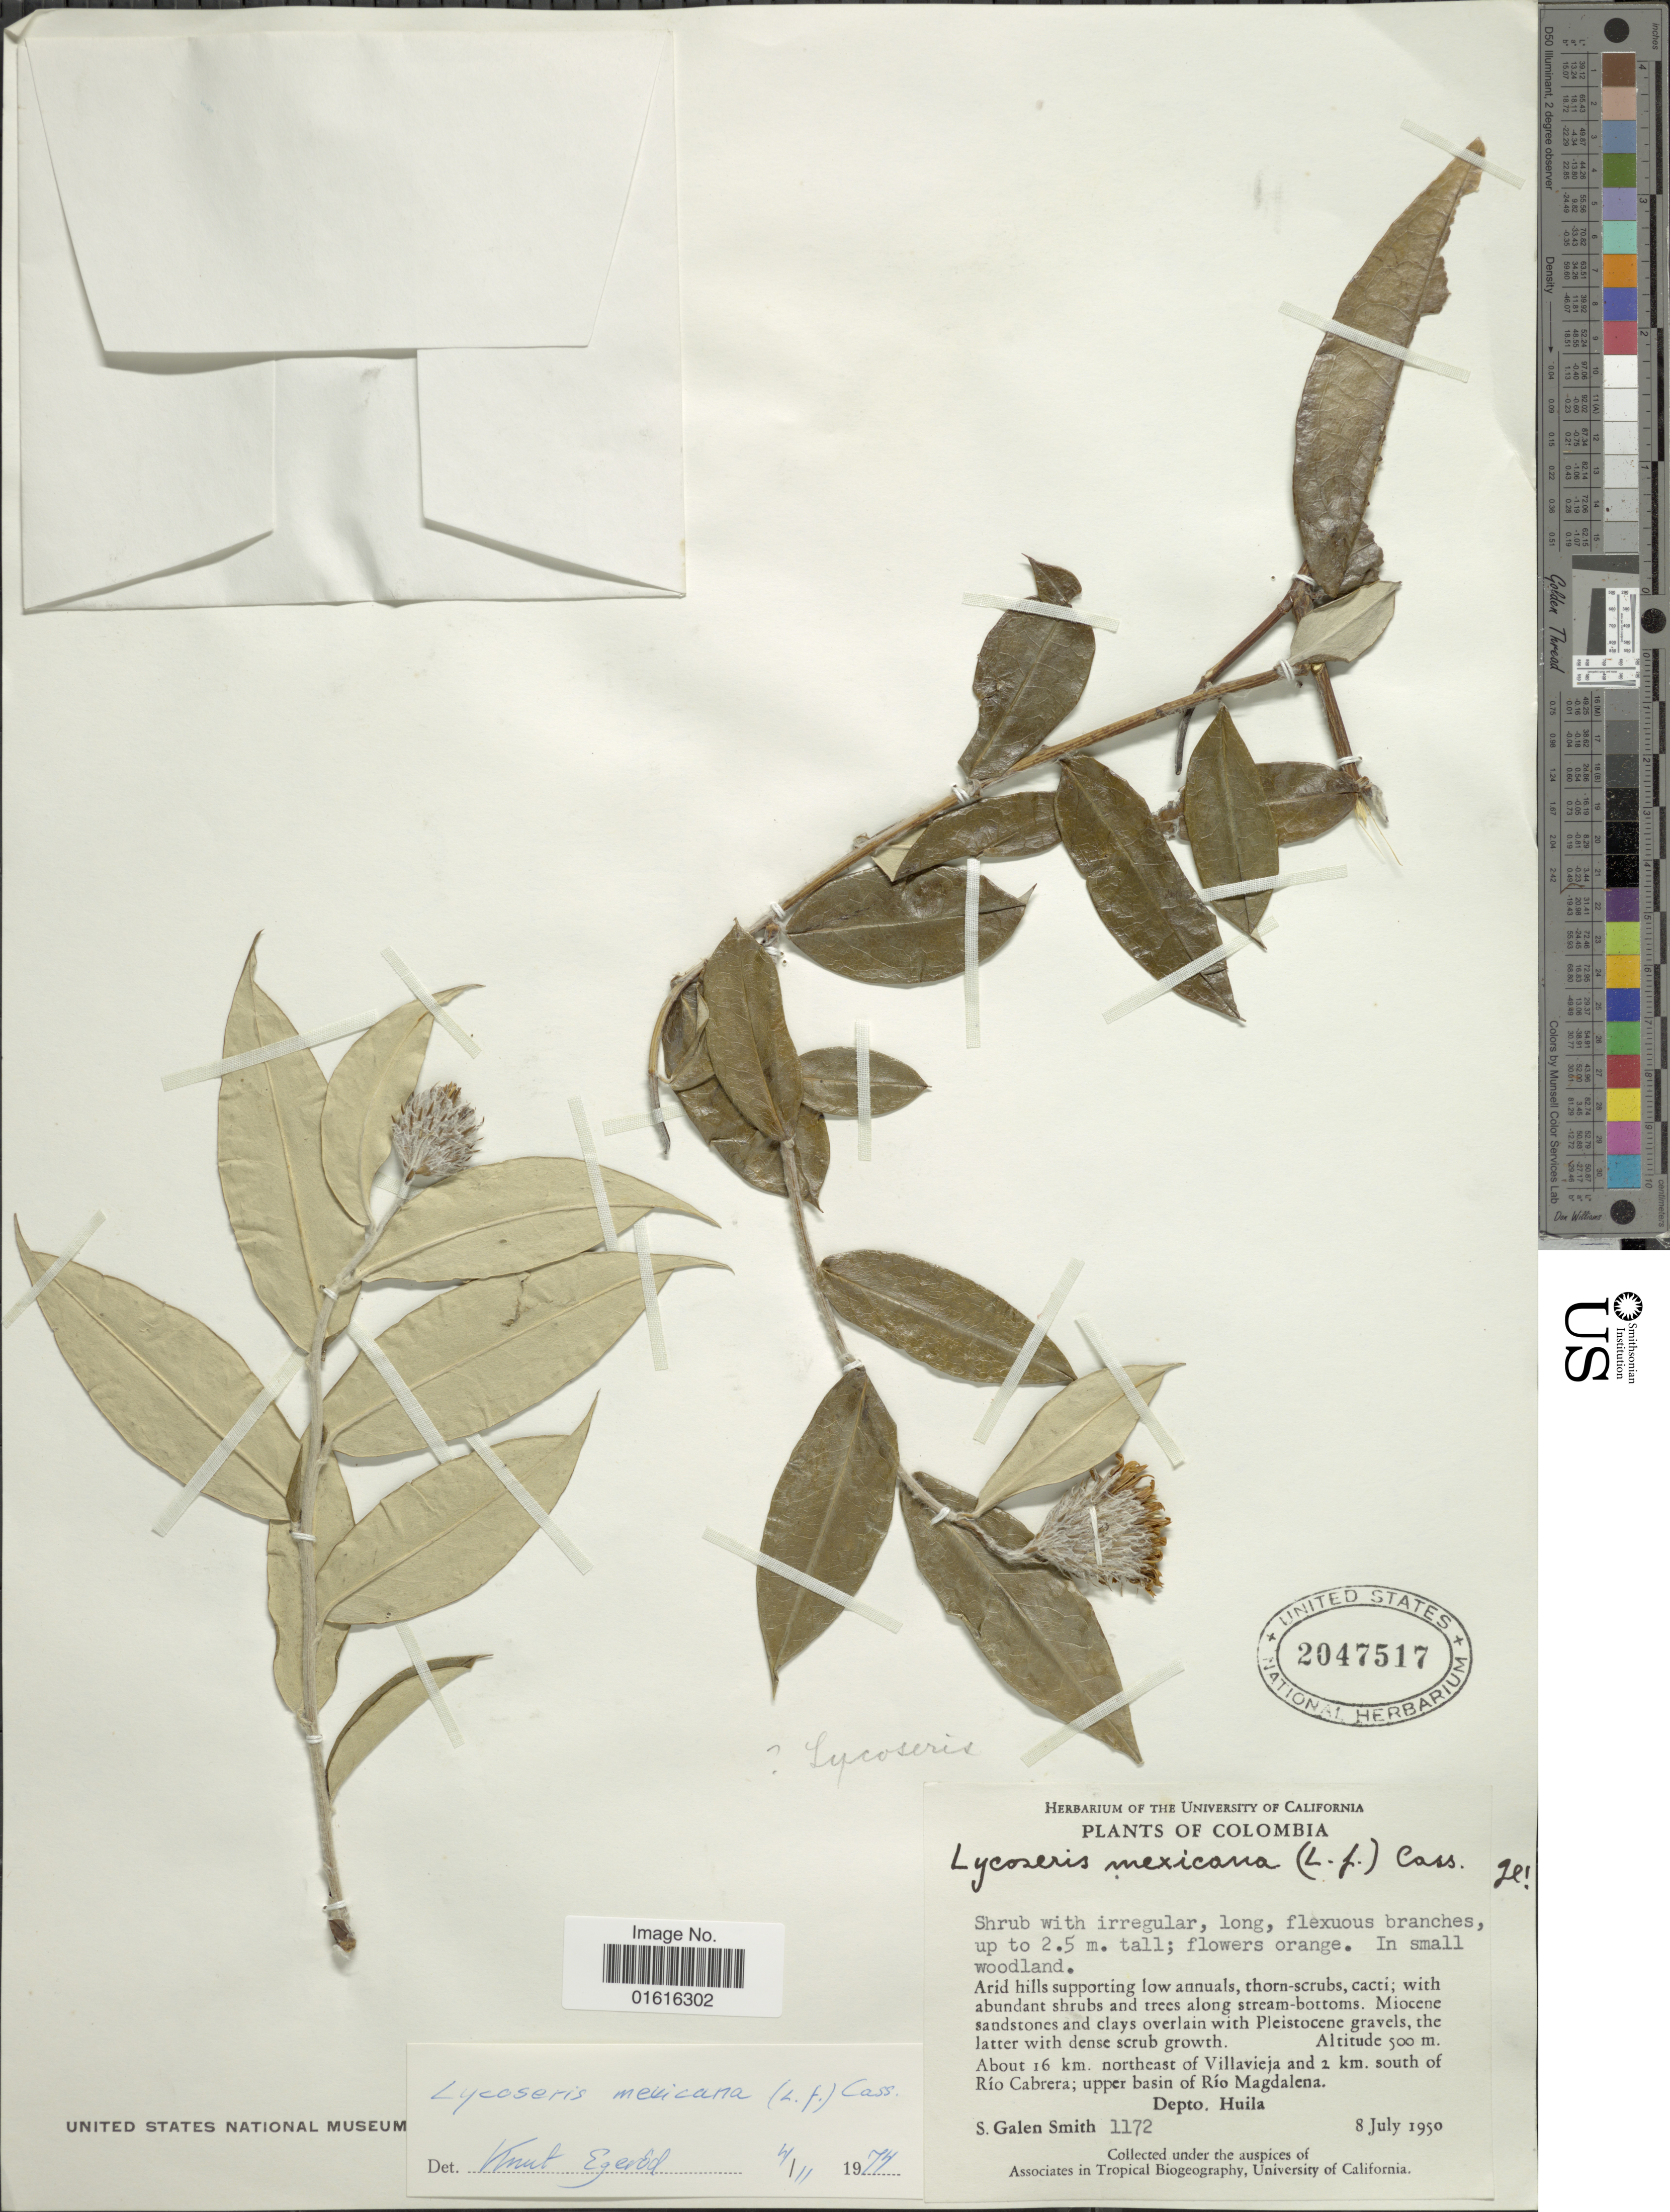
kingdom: Plantae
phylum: Tracheophyta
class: Magnoliopsida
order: Asterales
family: Asteraceae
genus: Lycoseris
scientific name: Lycoseris mexicana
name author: (L. f.) Cass.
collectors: S. G. Smith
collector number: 1172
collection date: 1950-07-08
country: Colombia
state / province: Huila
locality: About 16 km. northeast of Villavieja and 2 km. south of Río Cabrera; upper basin of Río Magdalena. Depto. Huila.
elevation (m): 500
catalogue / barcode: US 2047517